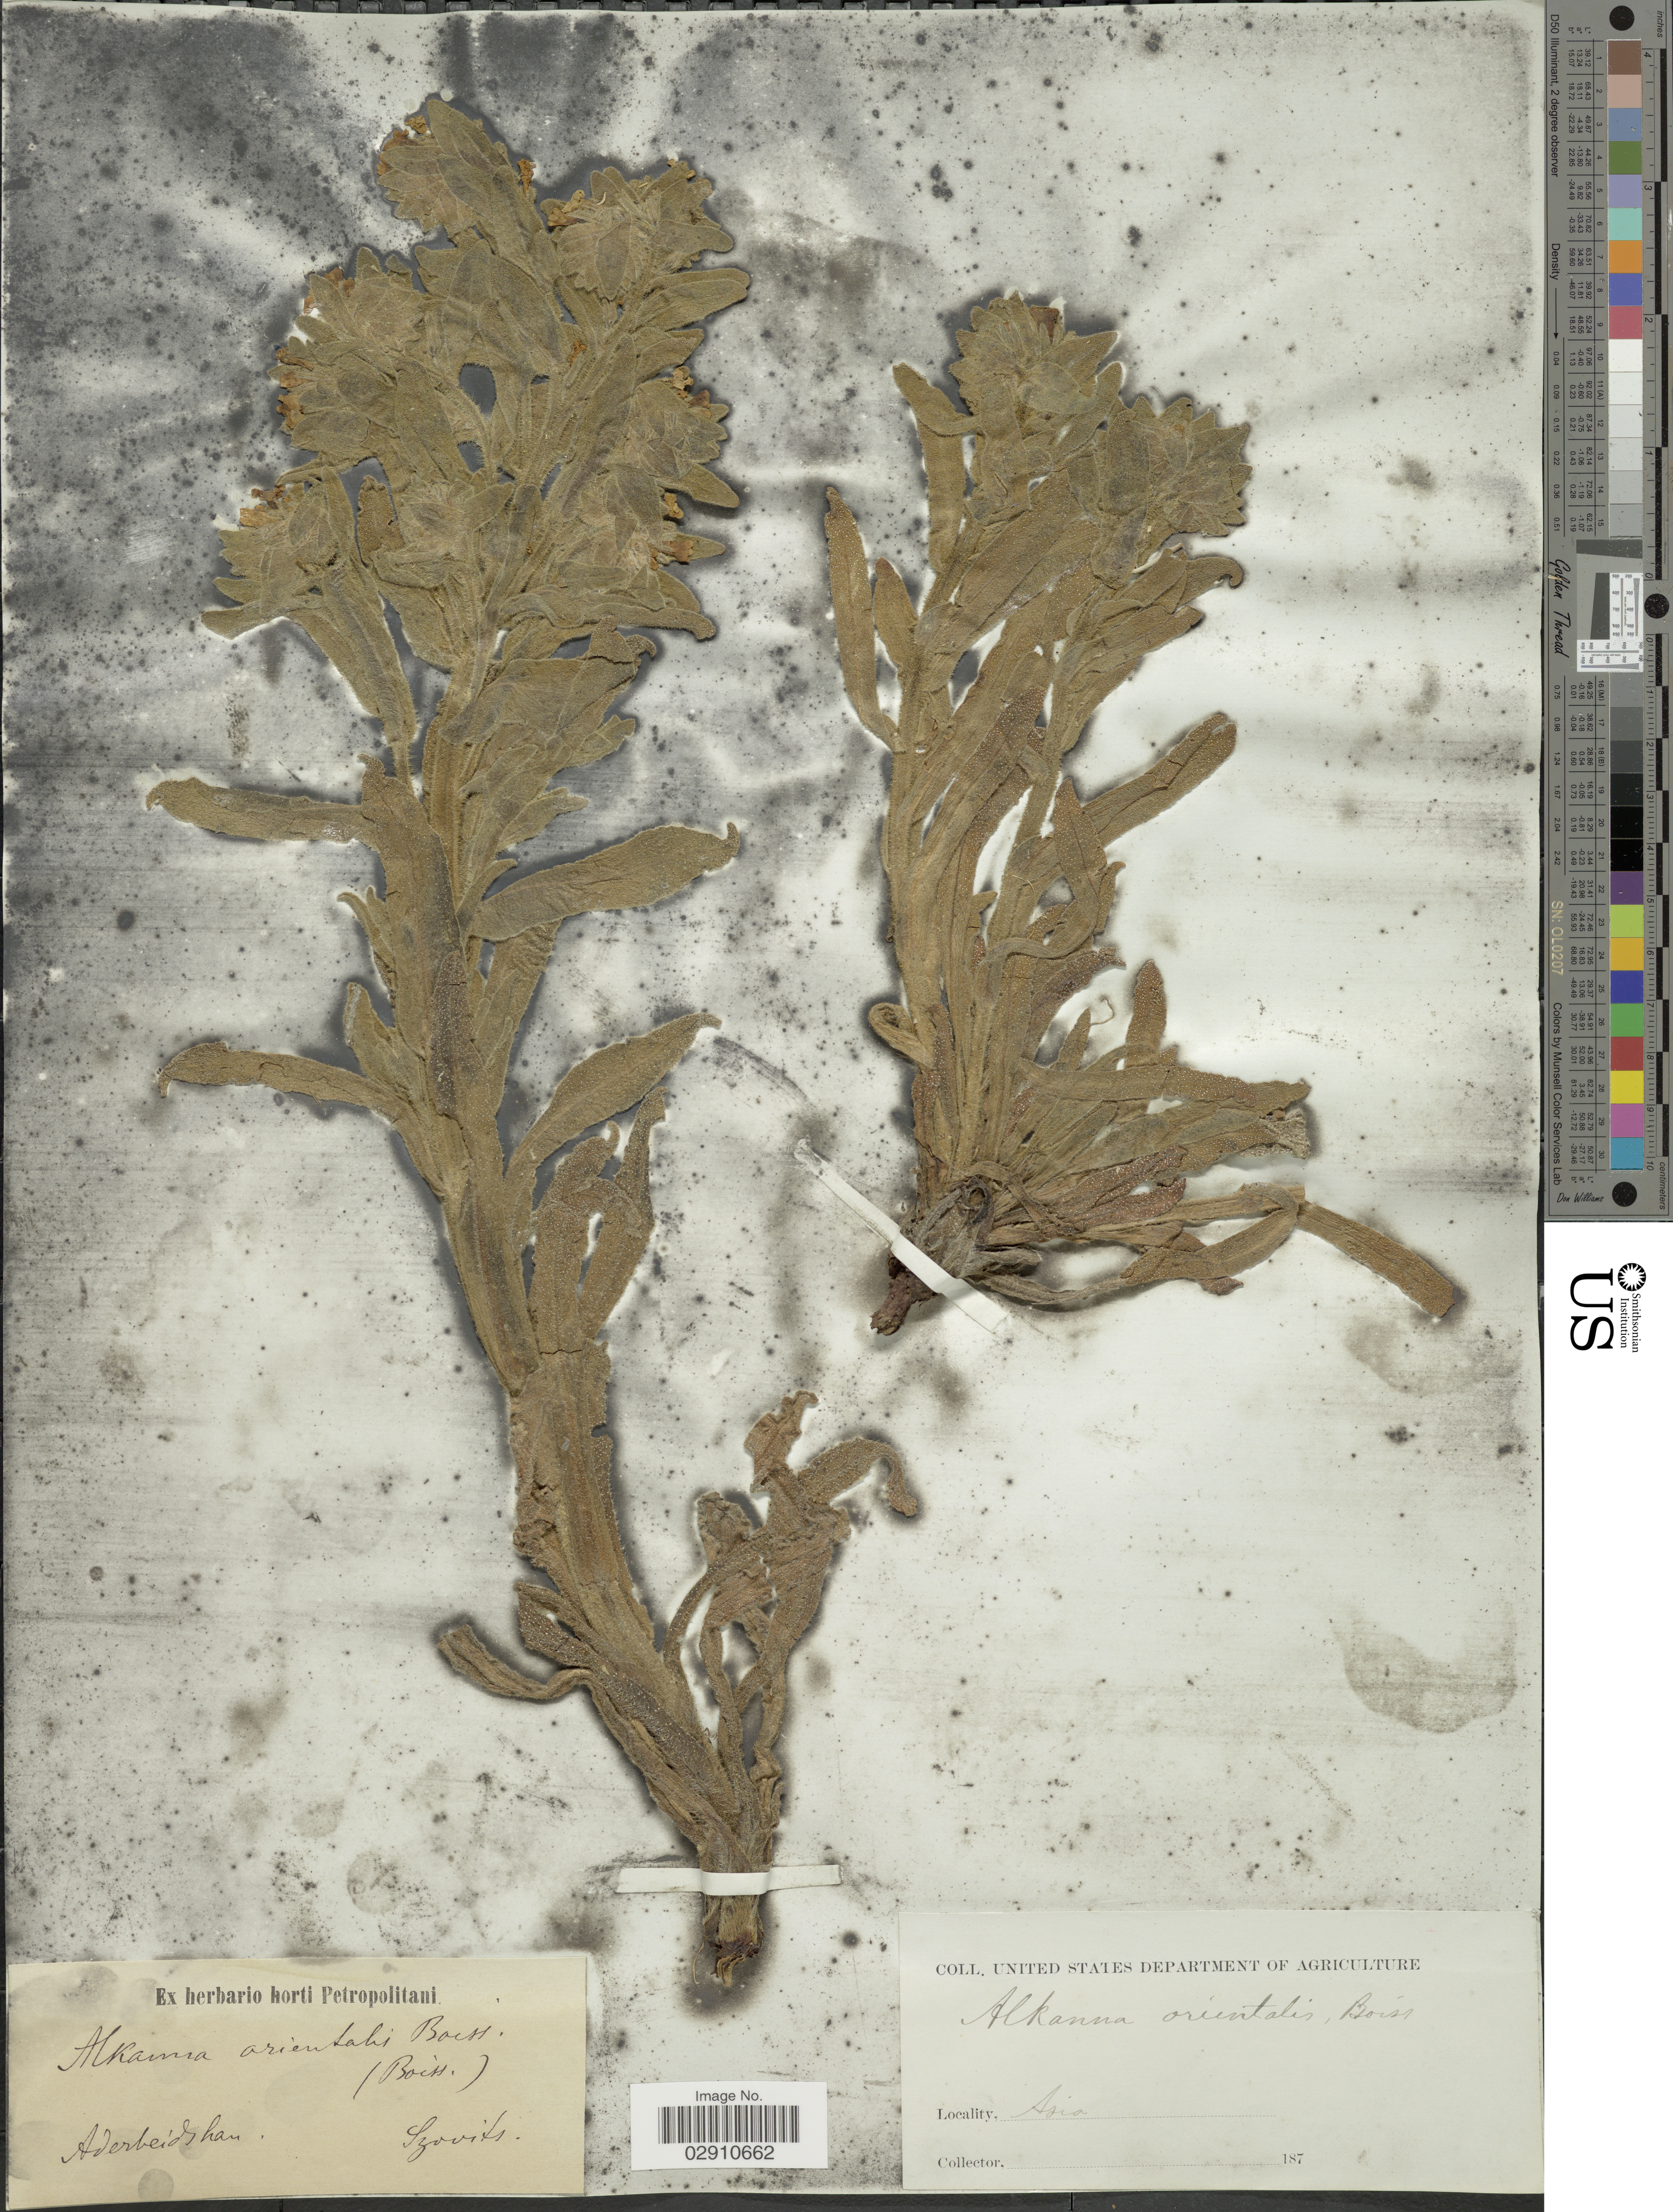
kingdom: Plantae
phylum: Tracheophyta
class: Magnoliopsida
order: Boraginales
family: Boraginaceae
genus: Alkanna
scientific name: Alkanna orientalis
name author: (L.) Boiss.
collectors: Szovits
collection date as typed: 187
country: Azerbaijan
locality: Aderbeidshan. Asia.